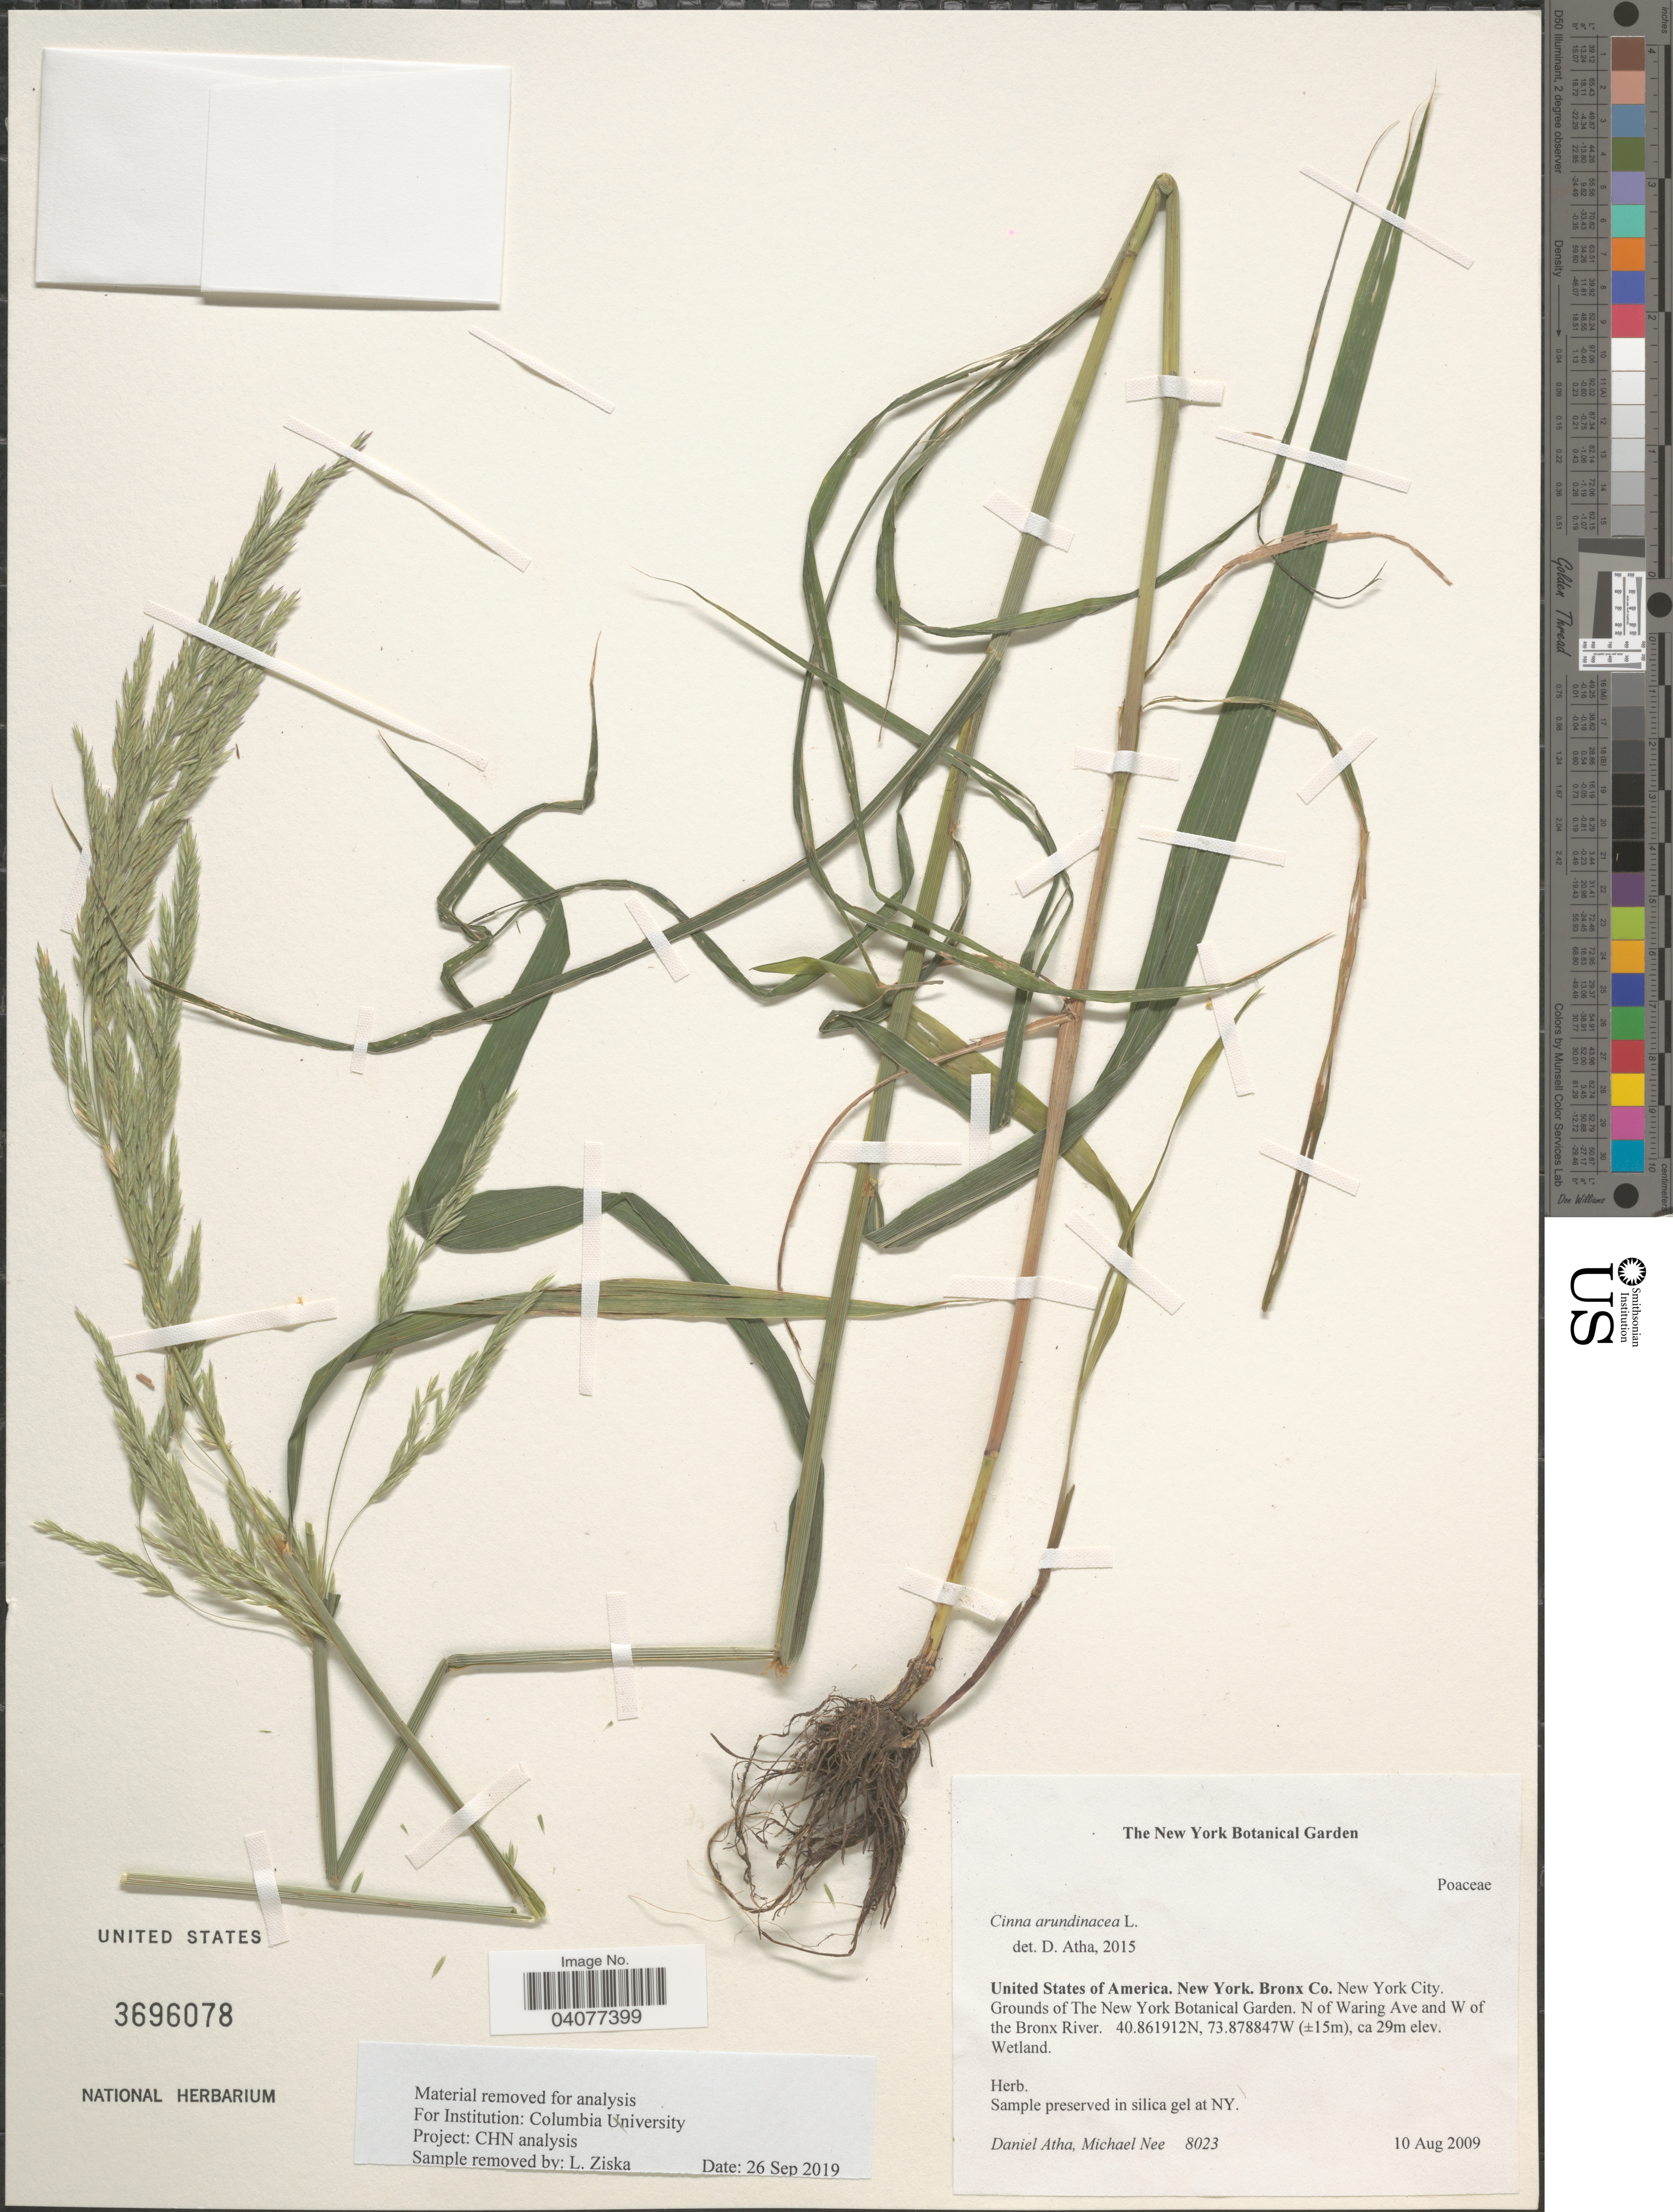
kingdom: Plantae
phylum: Tracheophyta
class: Liliopsida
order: Poales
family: Poaceae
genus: Cinna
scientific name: Cinna arundinacea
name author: L.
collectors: D. Atha & M. Nee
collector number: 8023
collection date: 2009-08-10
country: United States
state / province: New York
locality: Bronx Co. New York City. Grounds of The New York Botanical Garden. N of Waring Ave and W of the Bronx River.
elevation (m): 29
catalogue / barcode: US 3696078